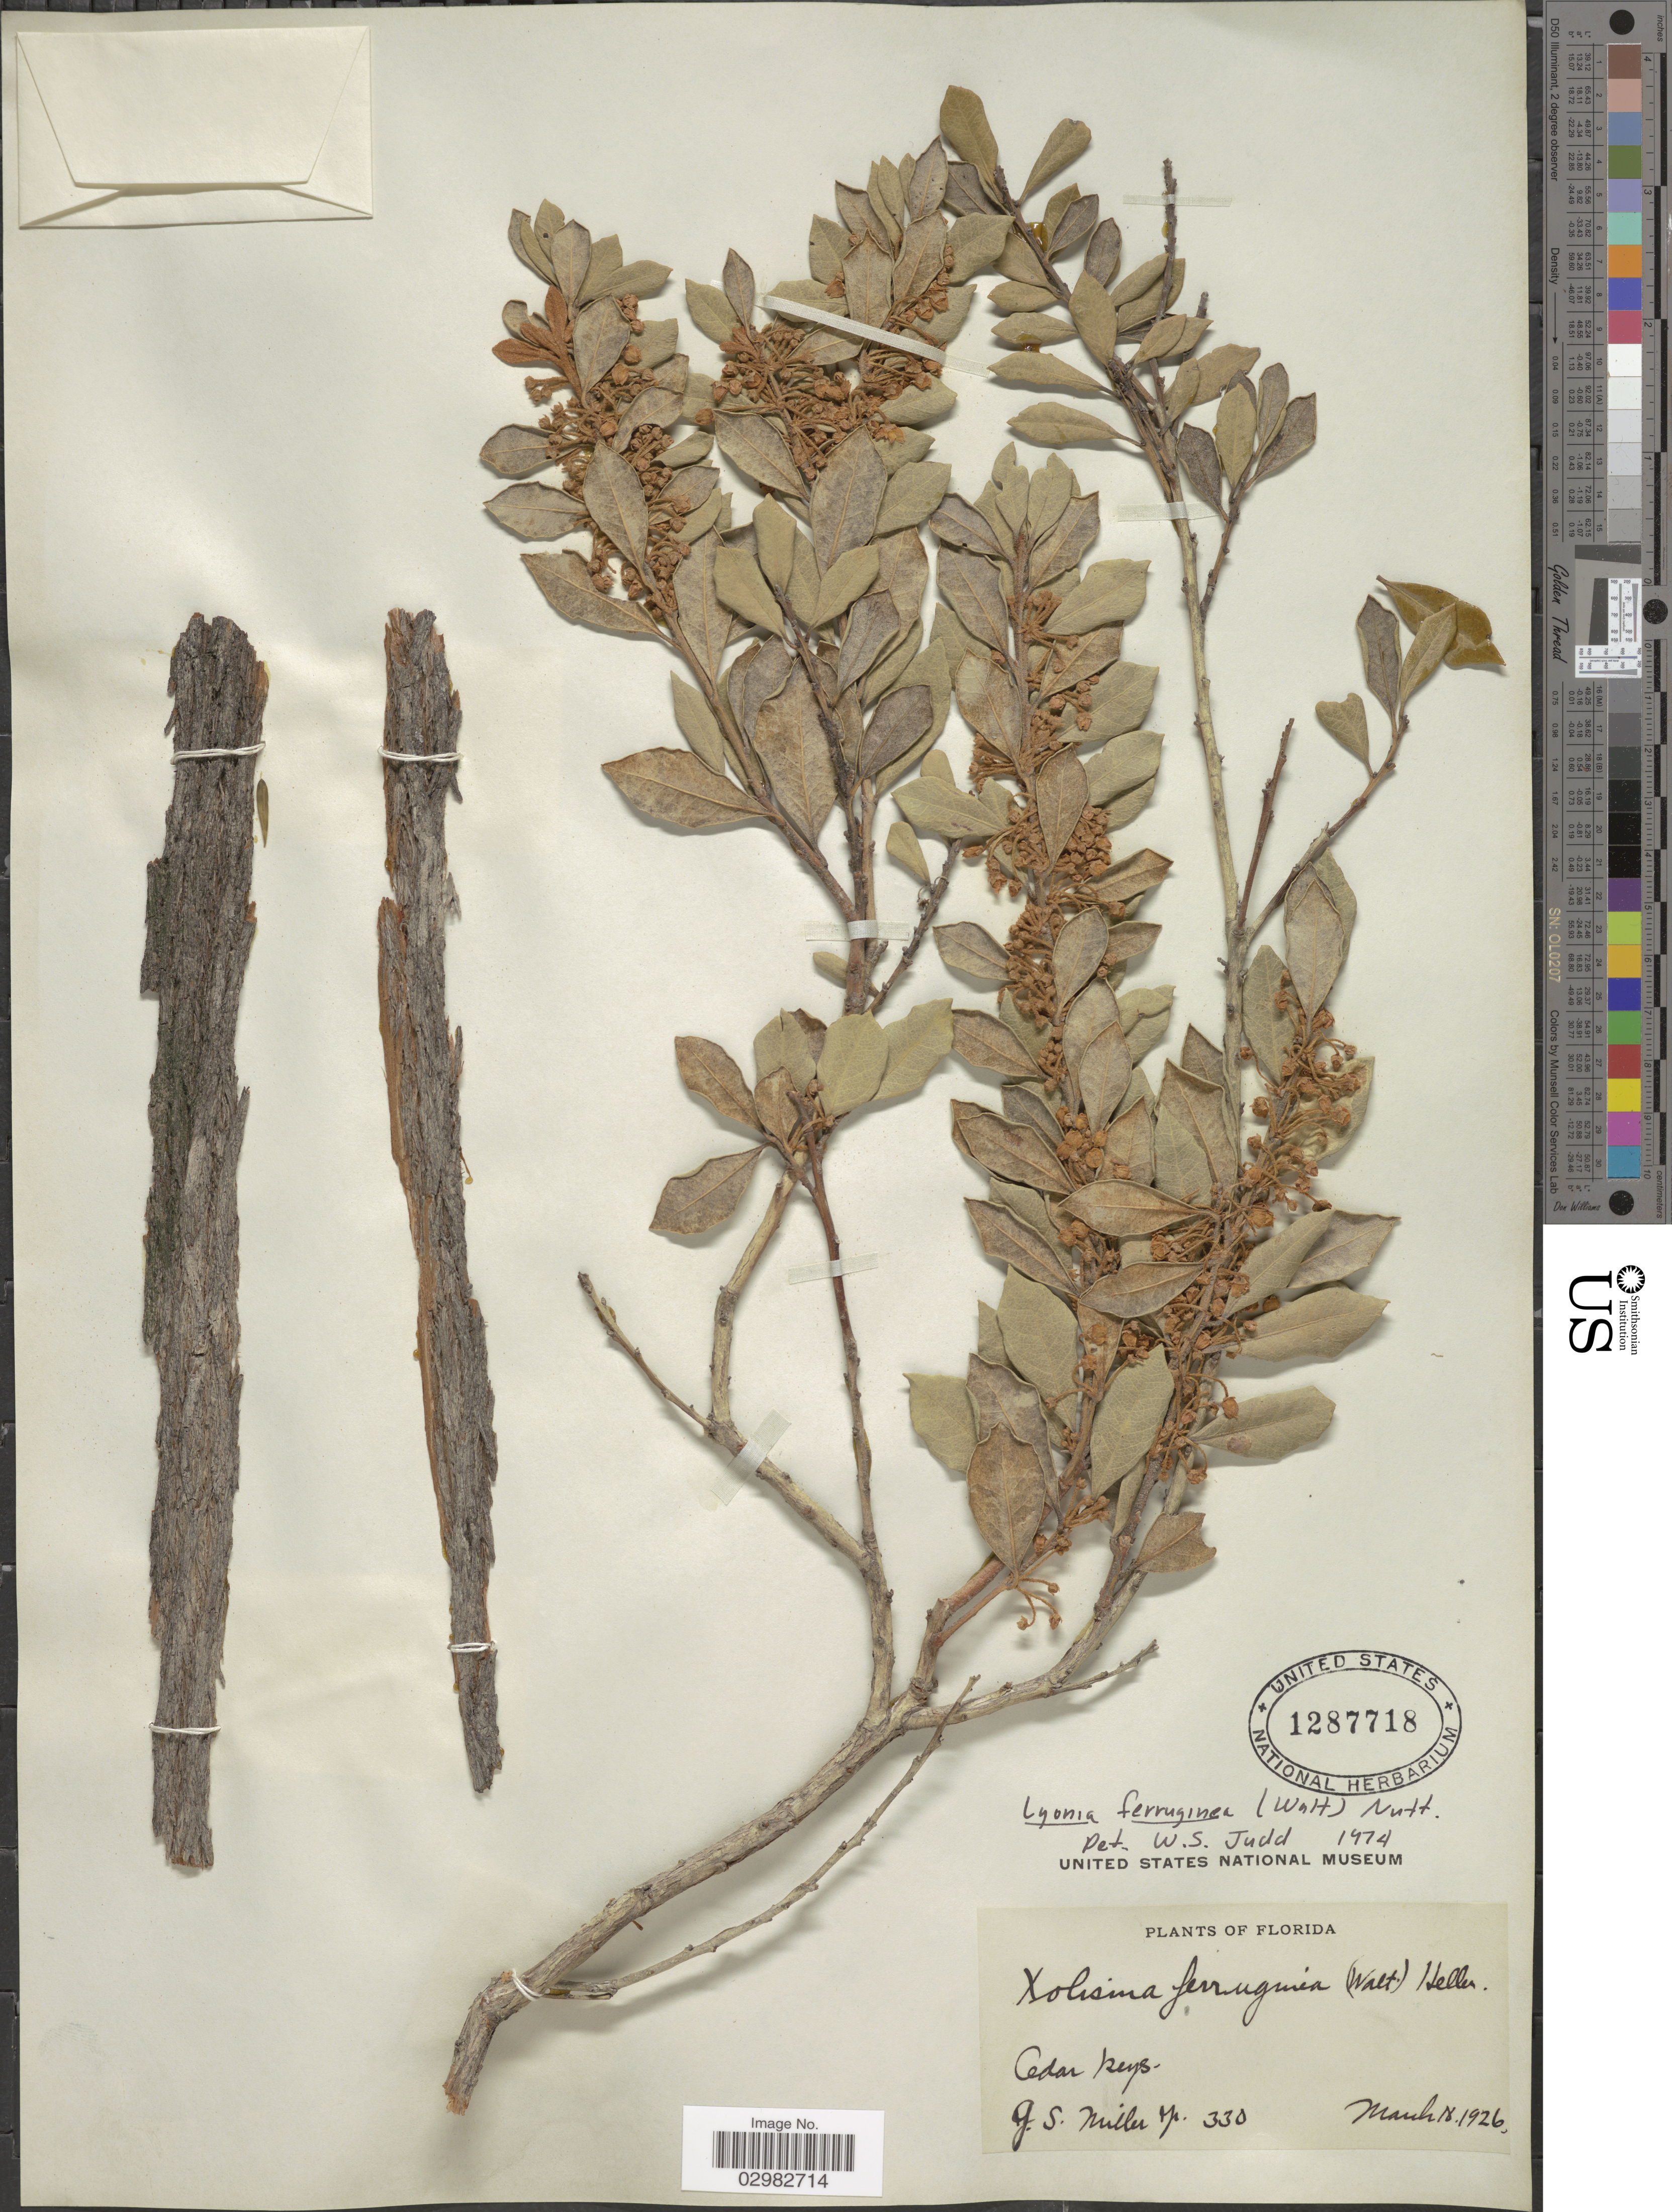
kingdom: Plantae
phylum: Tracheophyta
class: Magnoliopsida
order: Ericales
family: Ericaceae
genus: Lyonia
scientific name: Lyonia ferruginea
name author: (Walter) Nutt.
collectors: G. S. Miller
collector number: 330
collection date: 1926-03-18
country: United States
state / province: Florida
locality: Cedar Keys.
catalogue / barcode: US 1287718